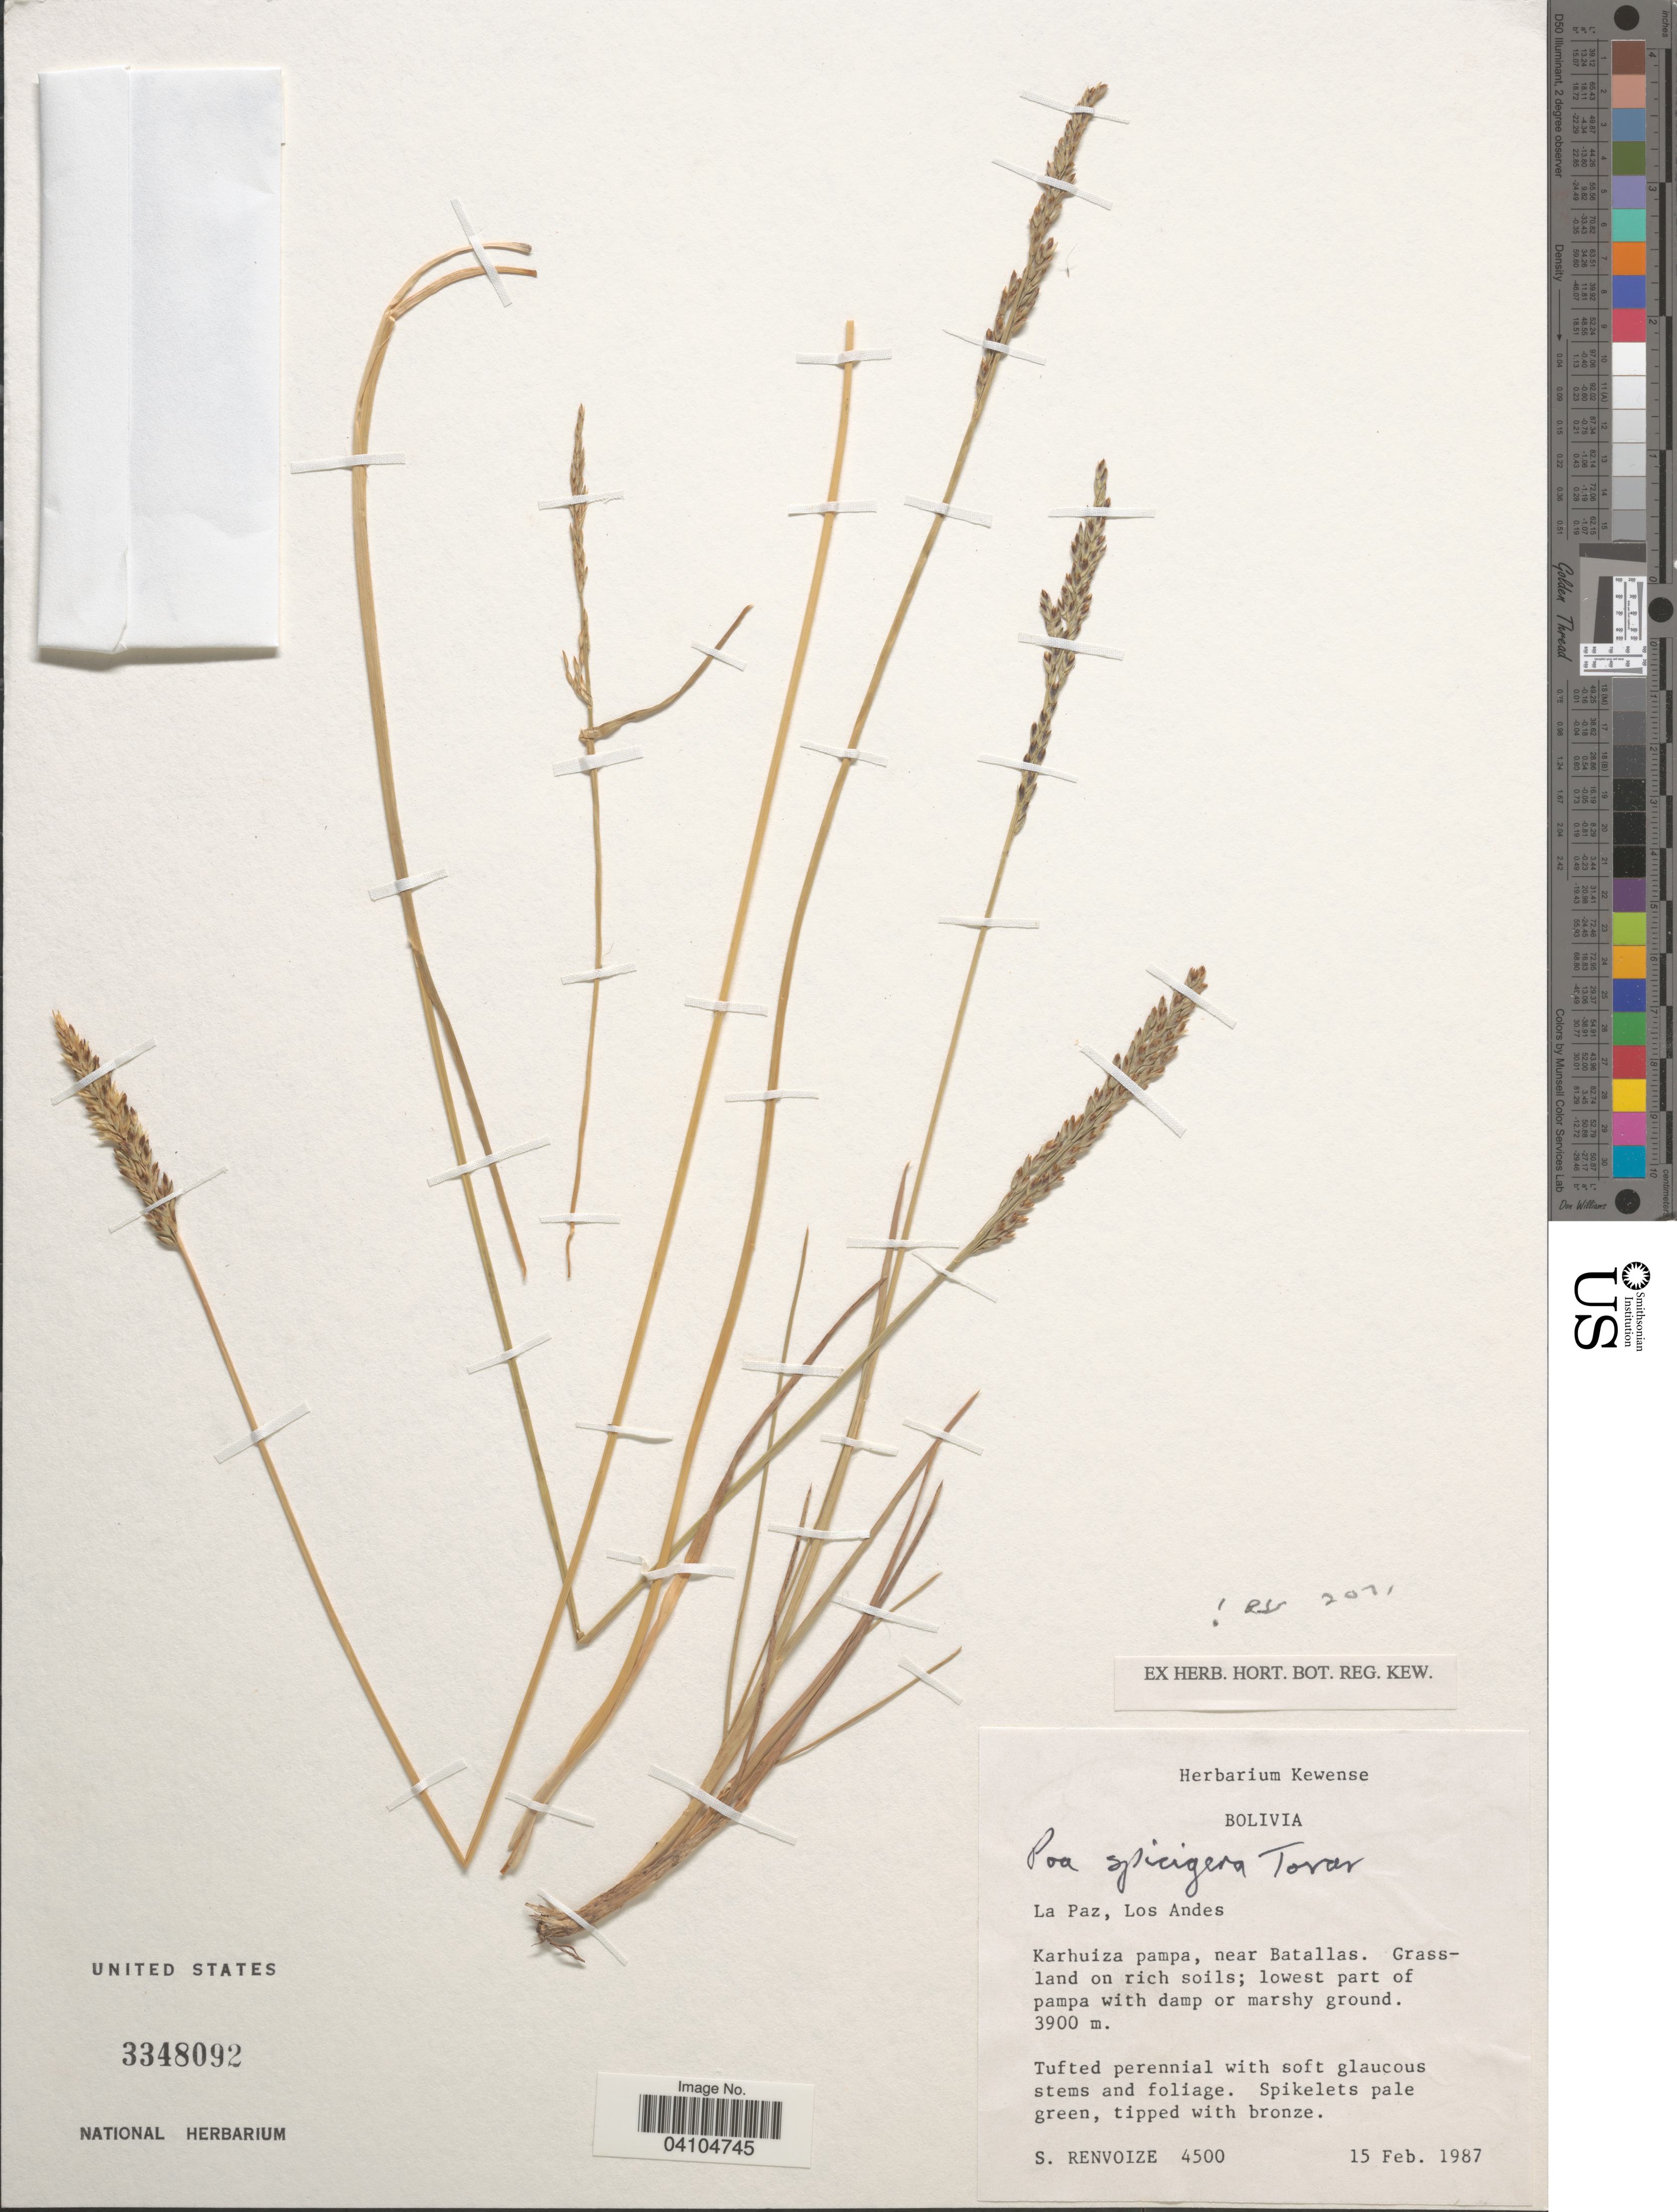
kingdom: Plantae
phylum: Tracheophyta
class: Liliopsida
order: Poales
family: Poaceae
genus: Poa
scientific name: Poa spicigera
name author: Tovar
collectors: S. A. Renvoize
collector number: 4500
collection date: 1987-02-15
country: Bolivia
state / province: La Paz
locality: Los Andes. Karhuiza pampa, near Batallas.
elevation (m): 3900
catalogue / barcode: US 3348092